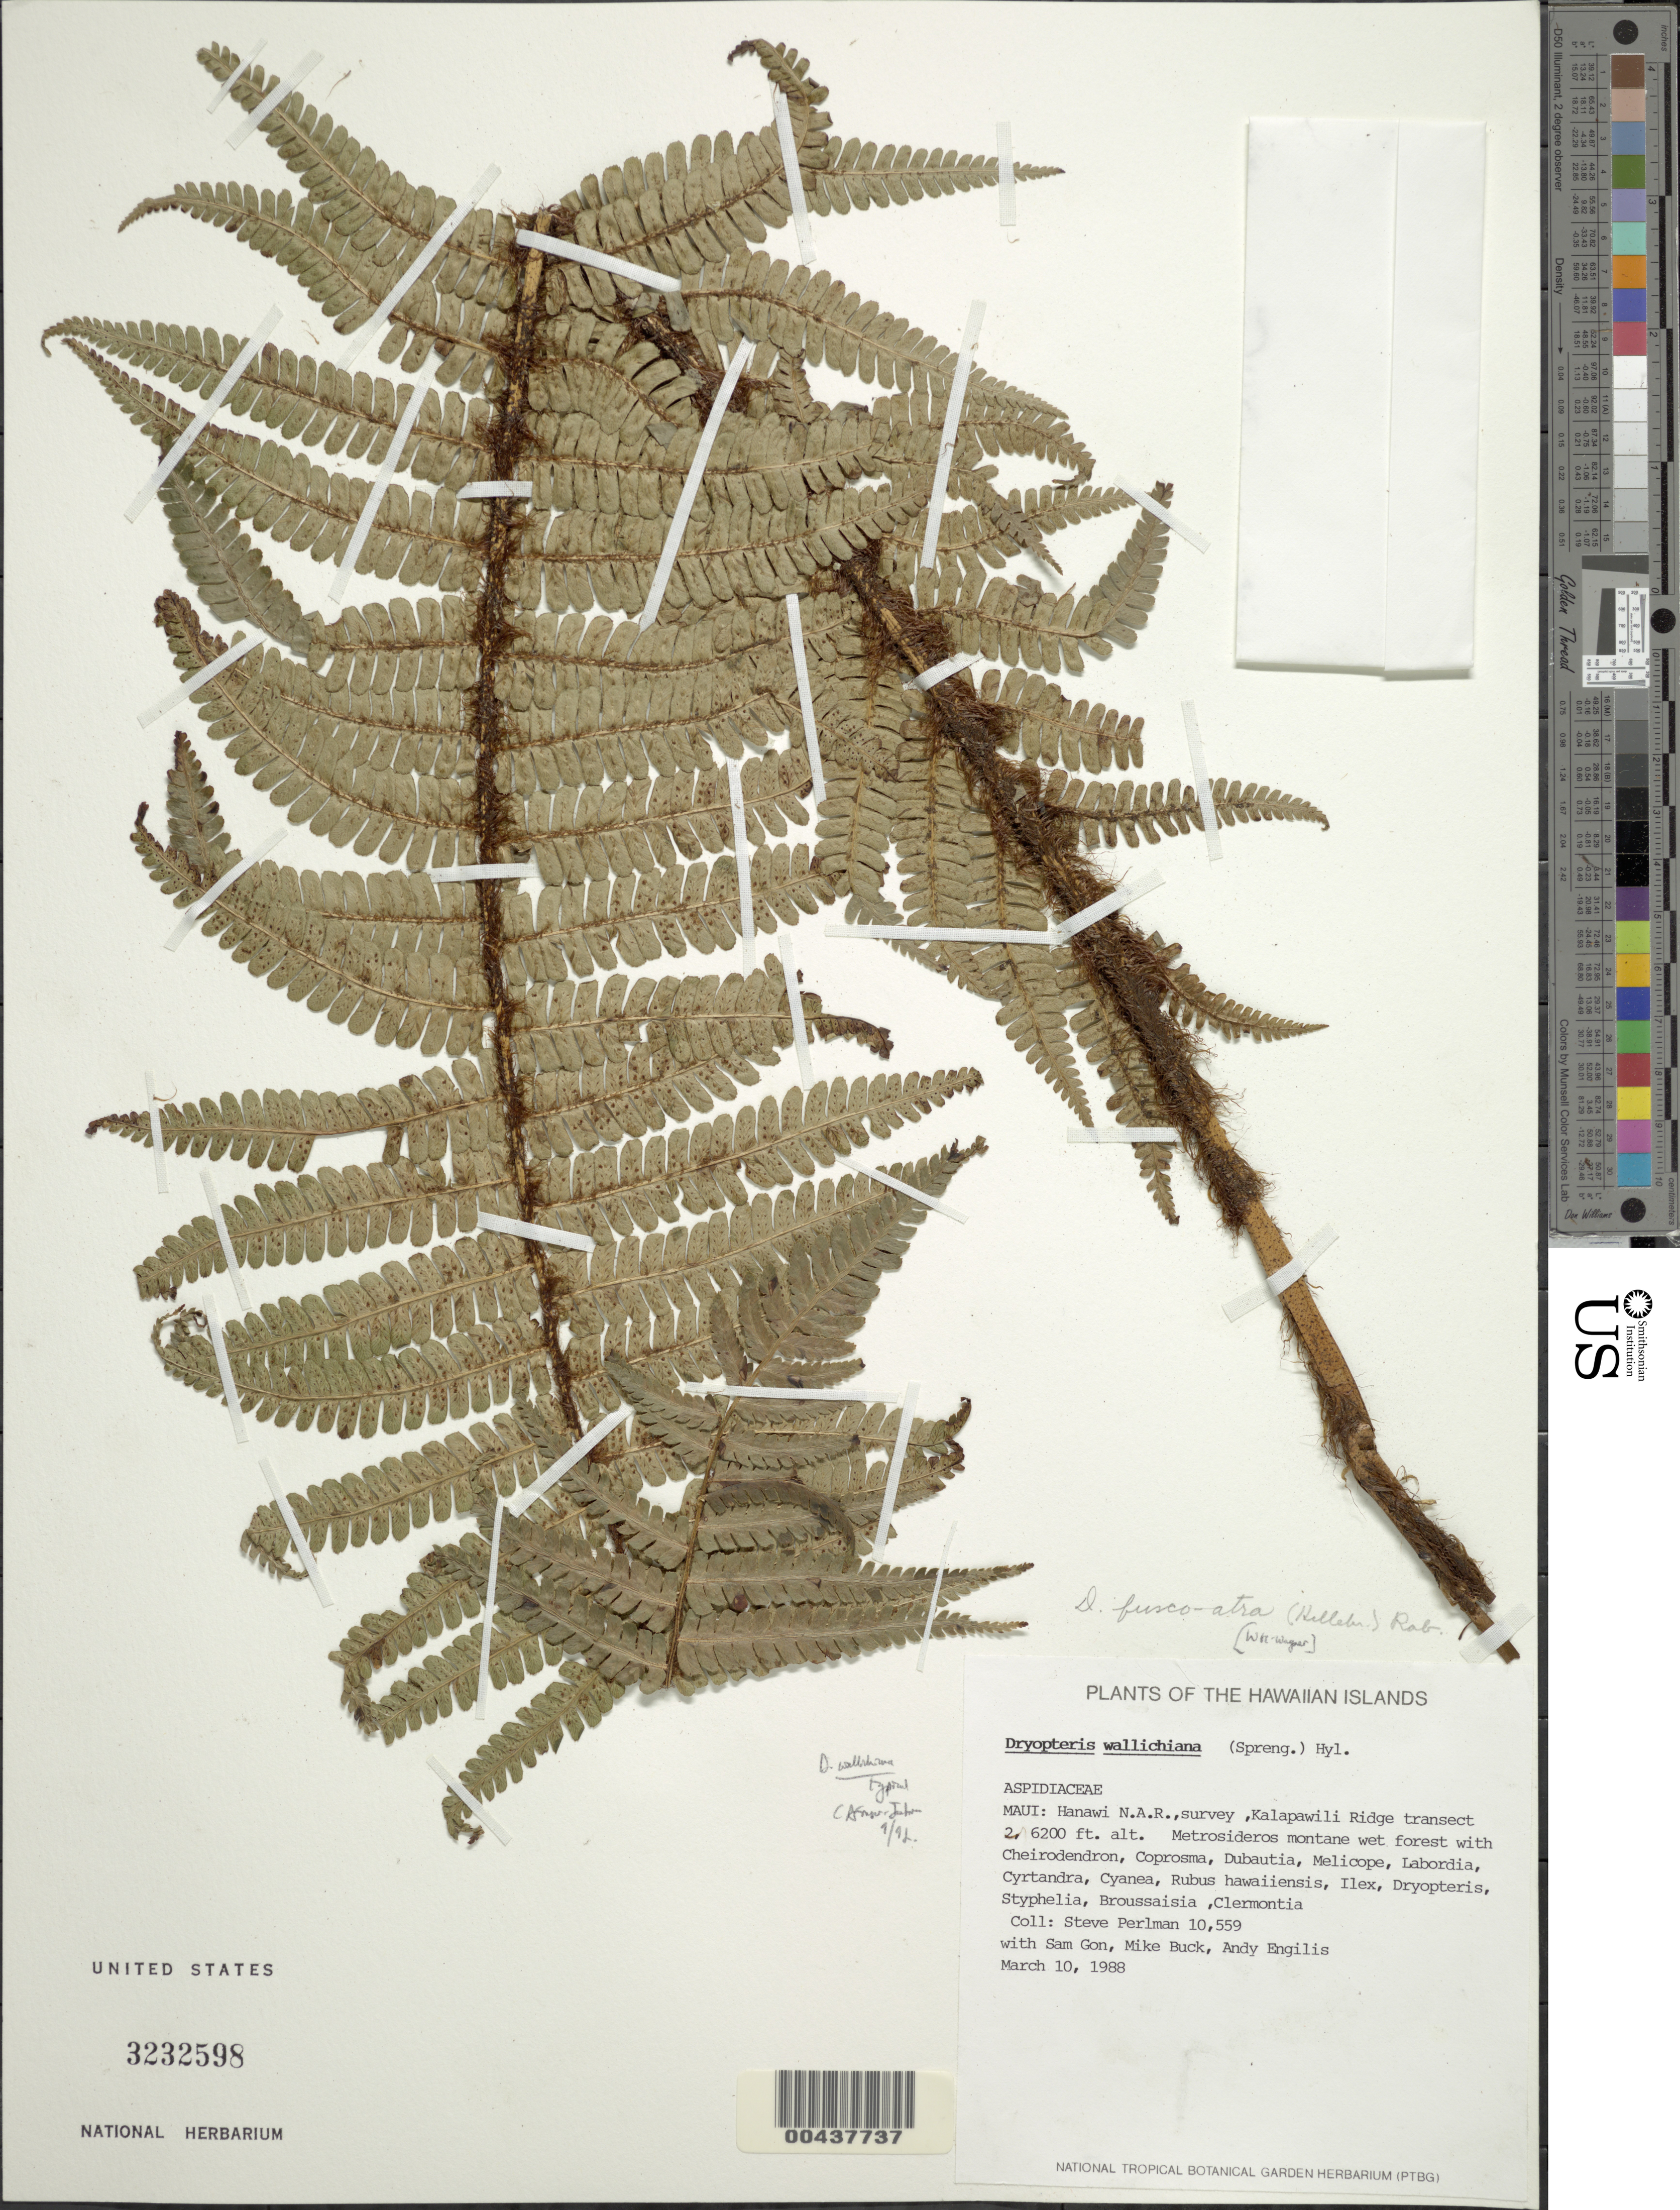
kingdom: Plantae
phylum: Tracheophyta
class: Polypodiopsida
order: Polypodiales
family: Dryopteridaceae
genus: Dryopteris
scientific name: Dryopteris fuscoatra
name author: (Hillebr.) W. J. Rob.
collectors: S. P. Perlman, S. Gon, M. Buck & A. Engilis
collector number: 10559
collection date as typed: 10 Mar 1988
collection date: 1988-03-10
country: United States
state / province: Hawaii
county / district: Maui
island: Maui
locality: Hanawi N.A.R., survey, Kalapawili Ridge transect 2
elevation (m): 1890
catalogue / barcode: US 3232598